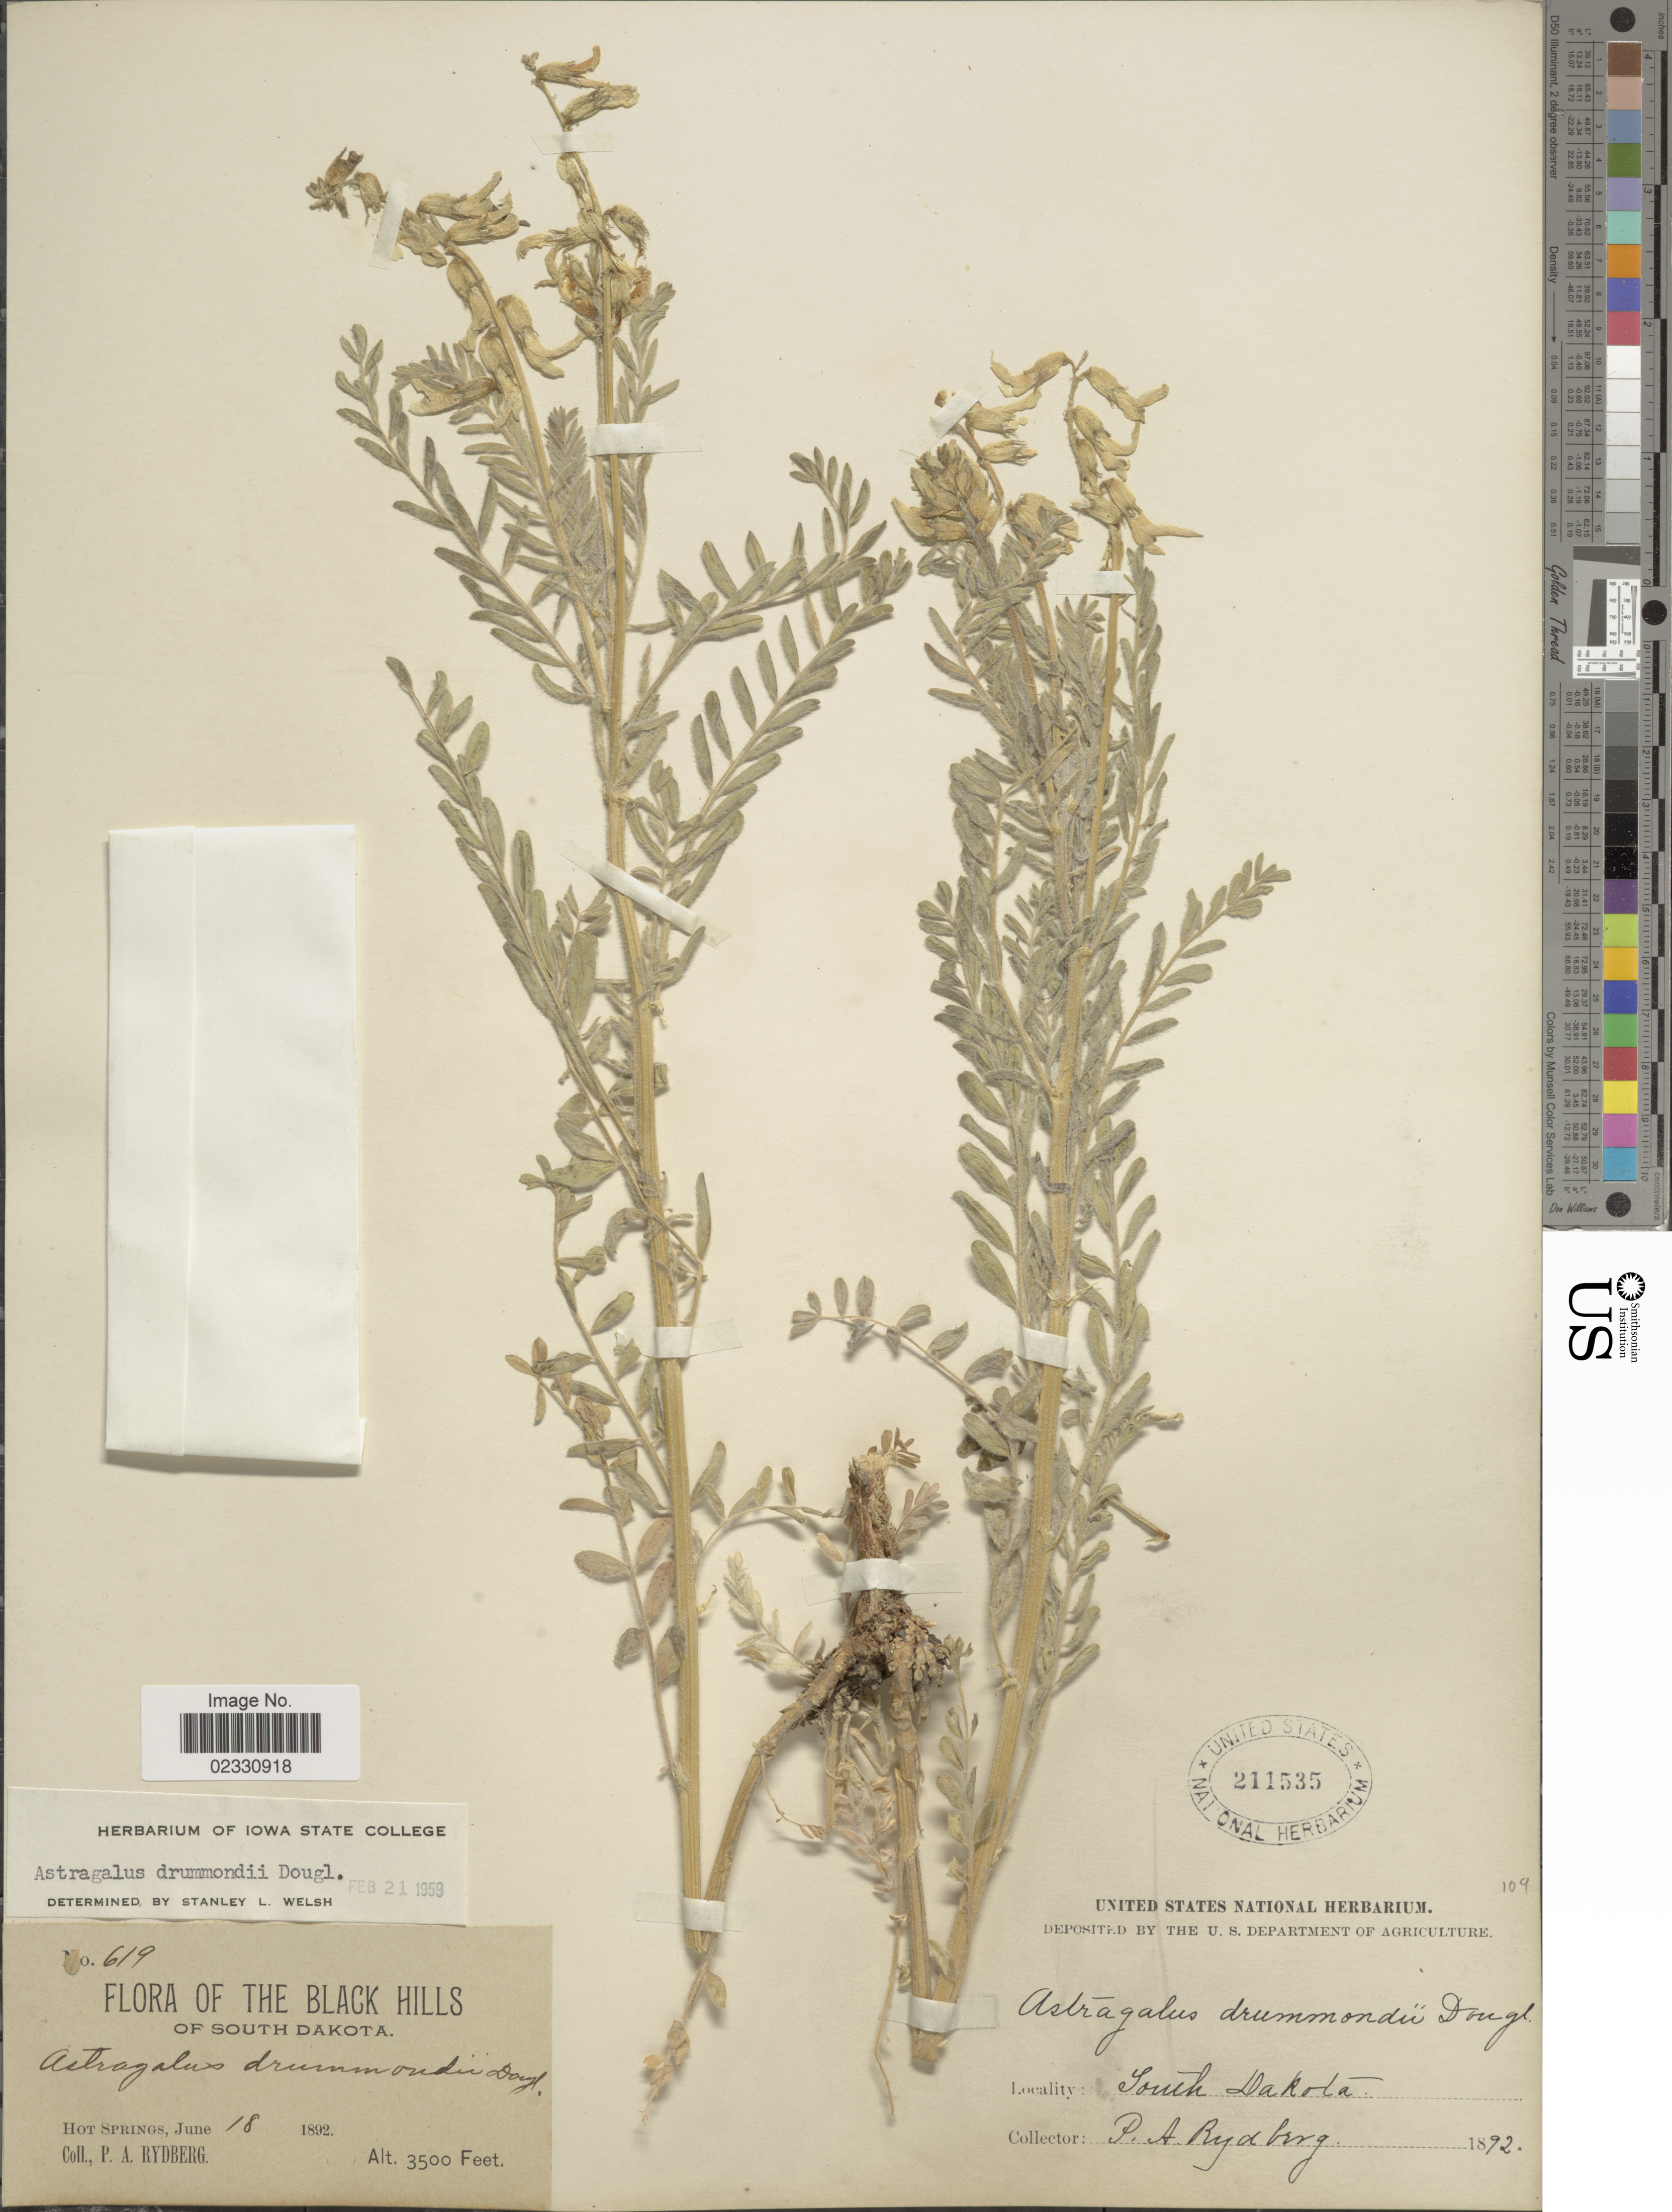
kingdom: Plantae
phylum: Tracheophyta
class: Magnoliopsida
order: Fabales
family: Fabaceae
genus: Astragalus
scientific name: Astragalus drummondii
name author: Hook.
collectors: P. A. Rydberg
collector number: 619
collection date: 1892-06-18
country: United States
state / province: South Dakota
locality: The Black Hills of South Dakota, Hot Springs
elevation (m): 1067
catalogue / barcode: US 211535